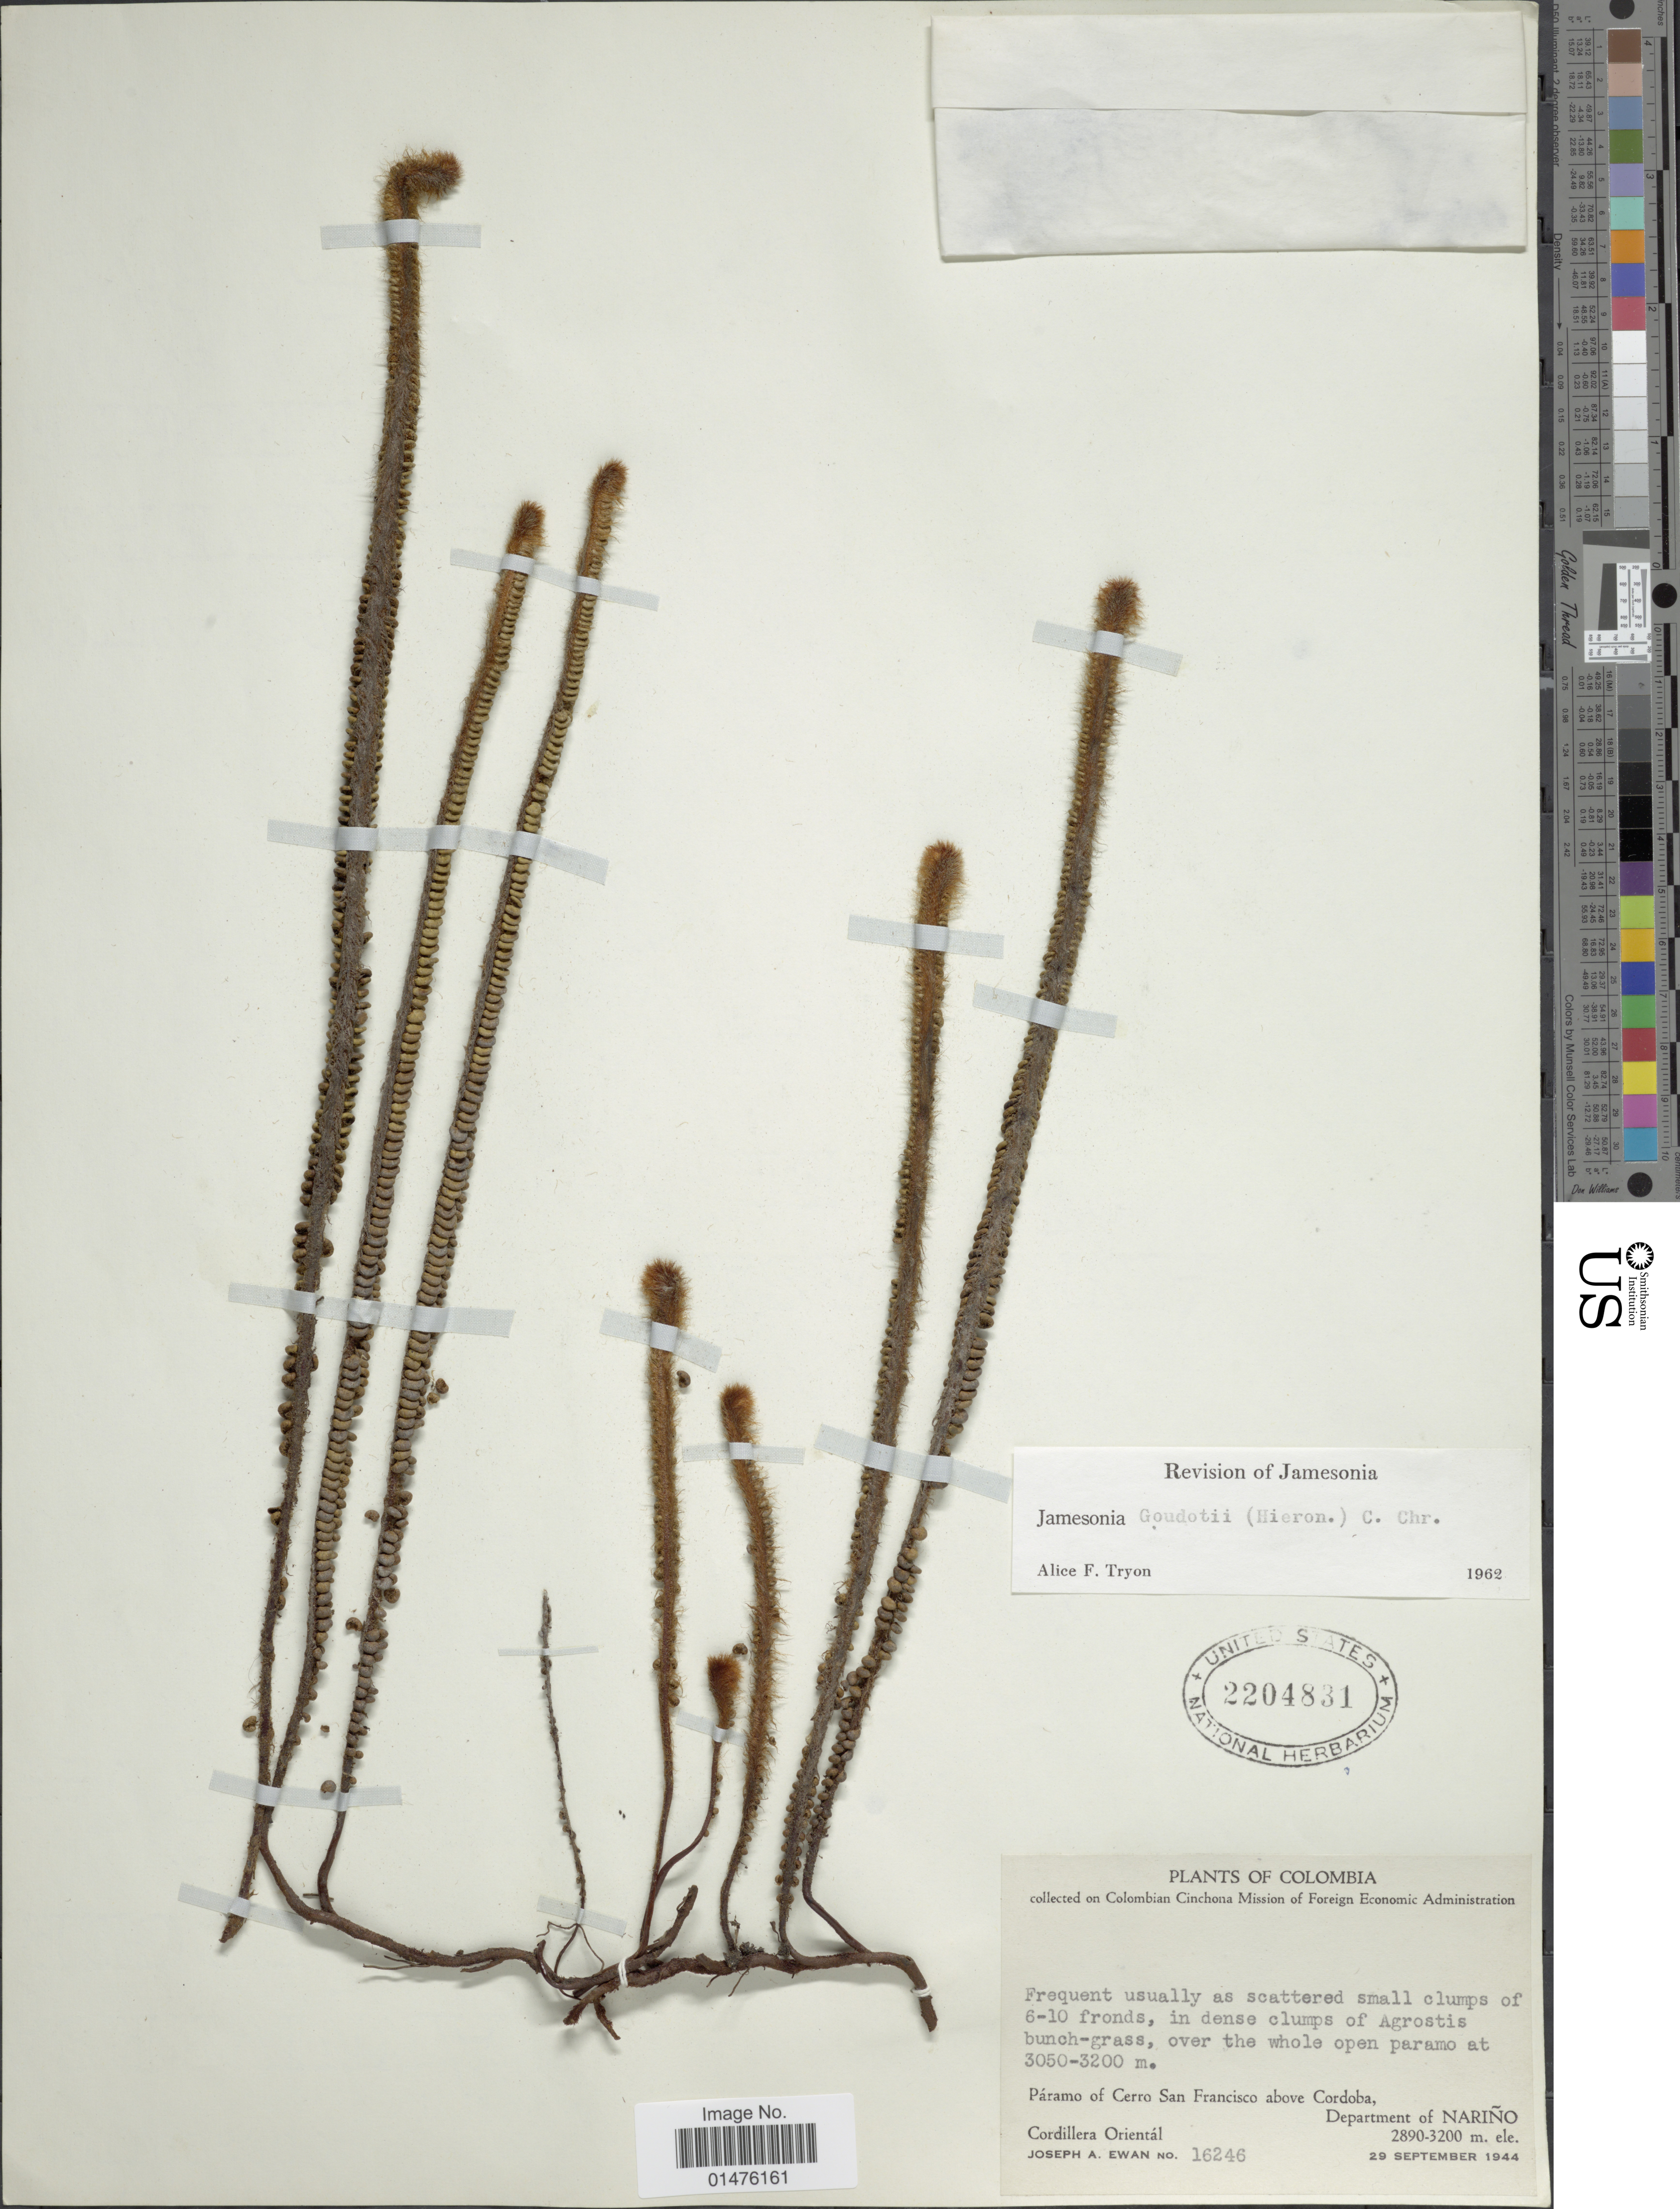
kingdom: Plantae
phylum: Tracheophyta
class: Polypodiopsida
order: Polypodiales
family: Pteridaceae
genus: Jamesonia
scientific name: Jamesonia goudotii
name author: (Hieron.) C. Chr.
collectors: J. A. Ewan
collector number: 16246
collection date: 1944-09-29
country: Colombia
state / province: Nariño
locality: Páramo of Cerro San Francisco above Cordoba, Department of Nariño, Cordillera Orientál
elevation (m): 2890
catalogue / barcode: US 2204831